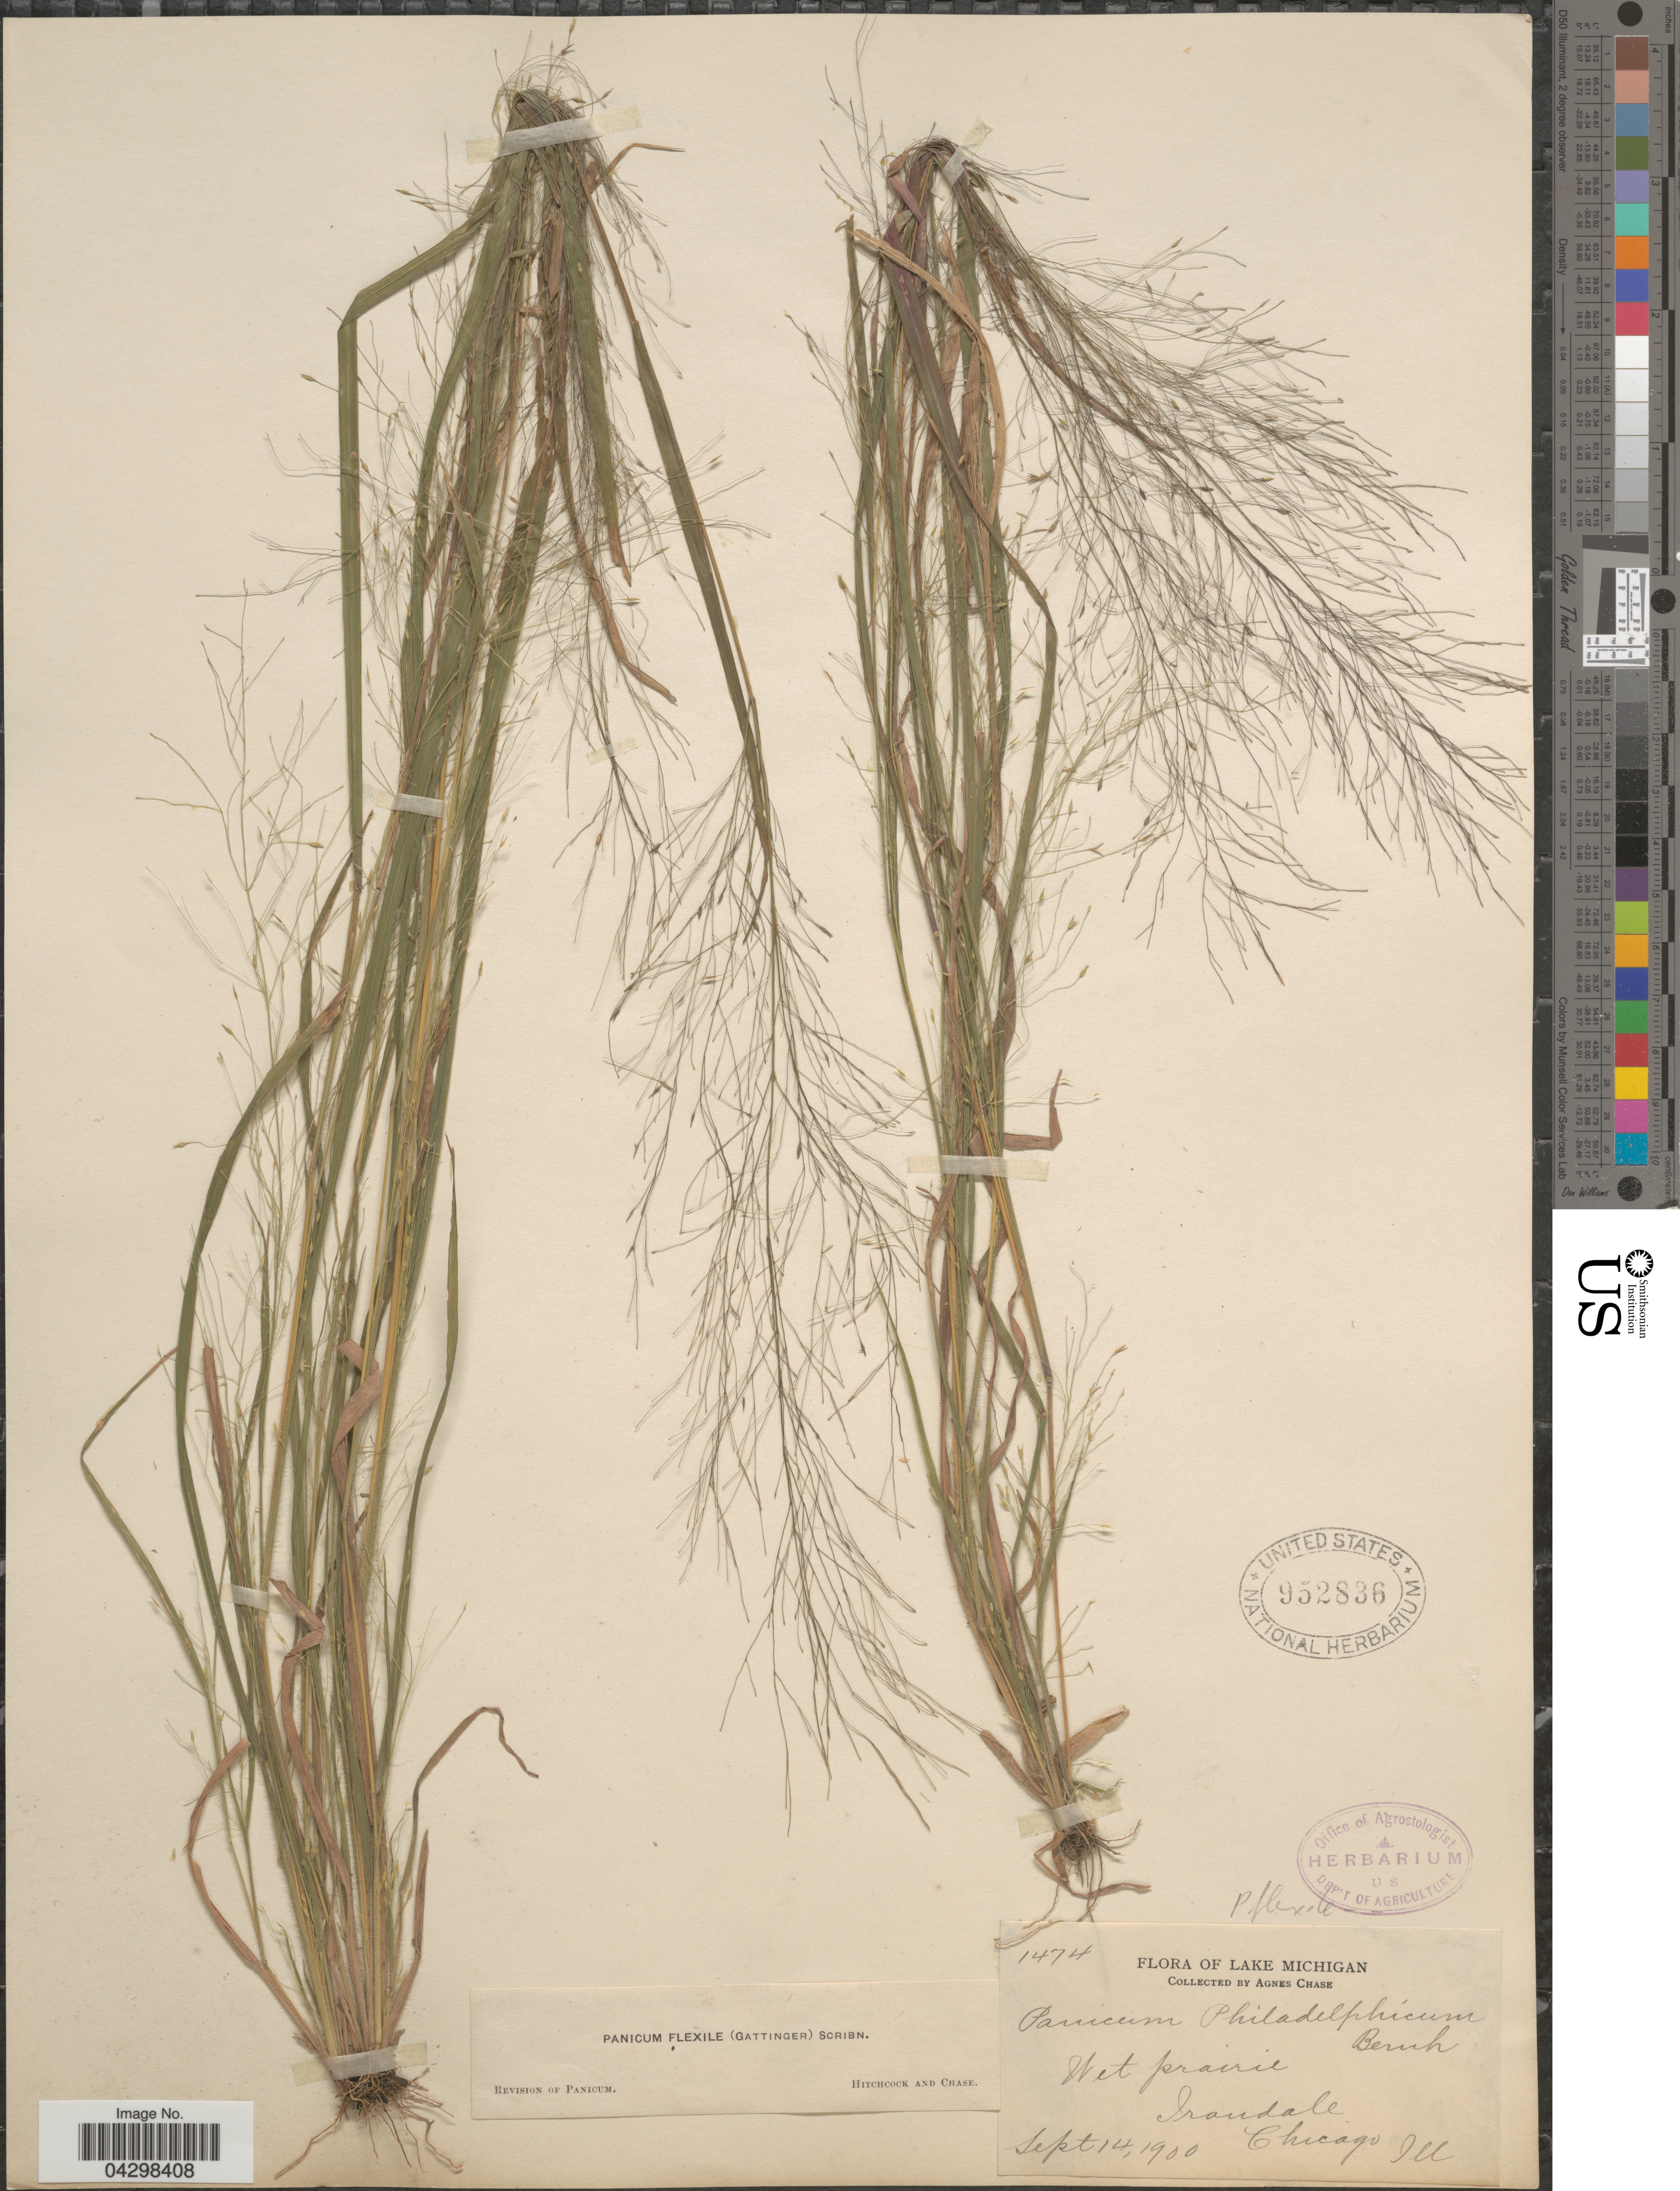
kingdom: Plantae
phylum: Tracheophyta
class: Liliopsida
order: Poales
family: Poaceae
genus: Panicum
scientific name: Panicum flexile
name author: (Gatt.) Scribn.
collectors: A. Chase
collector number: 1474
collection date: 1900-09-14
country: United States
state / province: Illinois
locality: Lake Michigan. Irondale. Chicago.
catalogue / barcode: US 952836